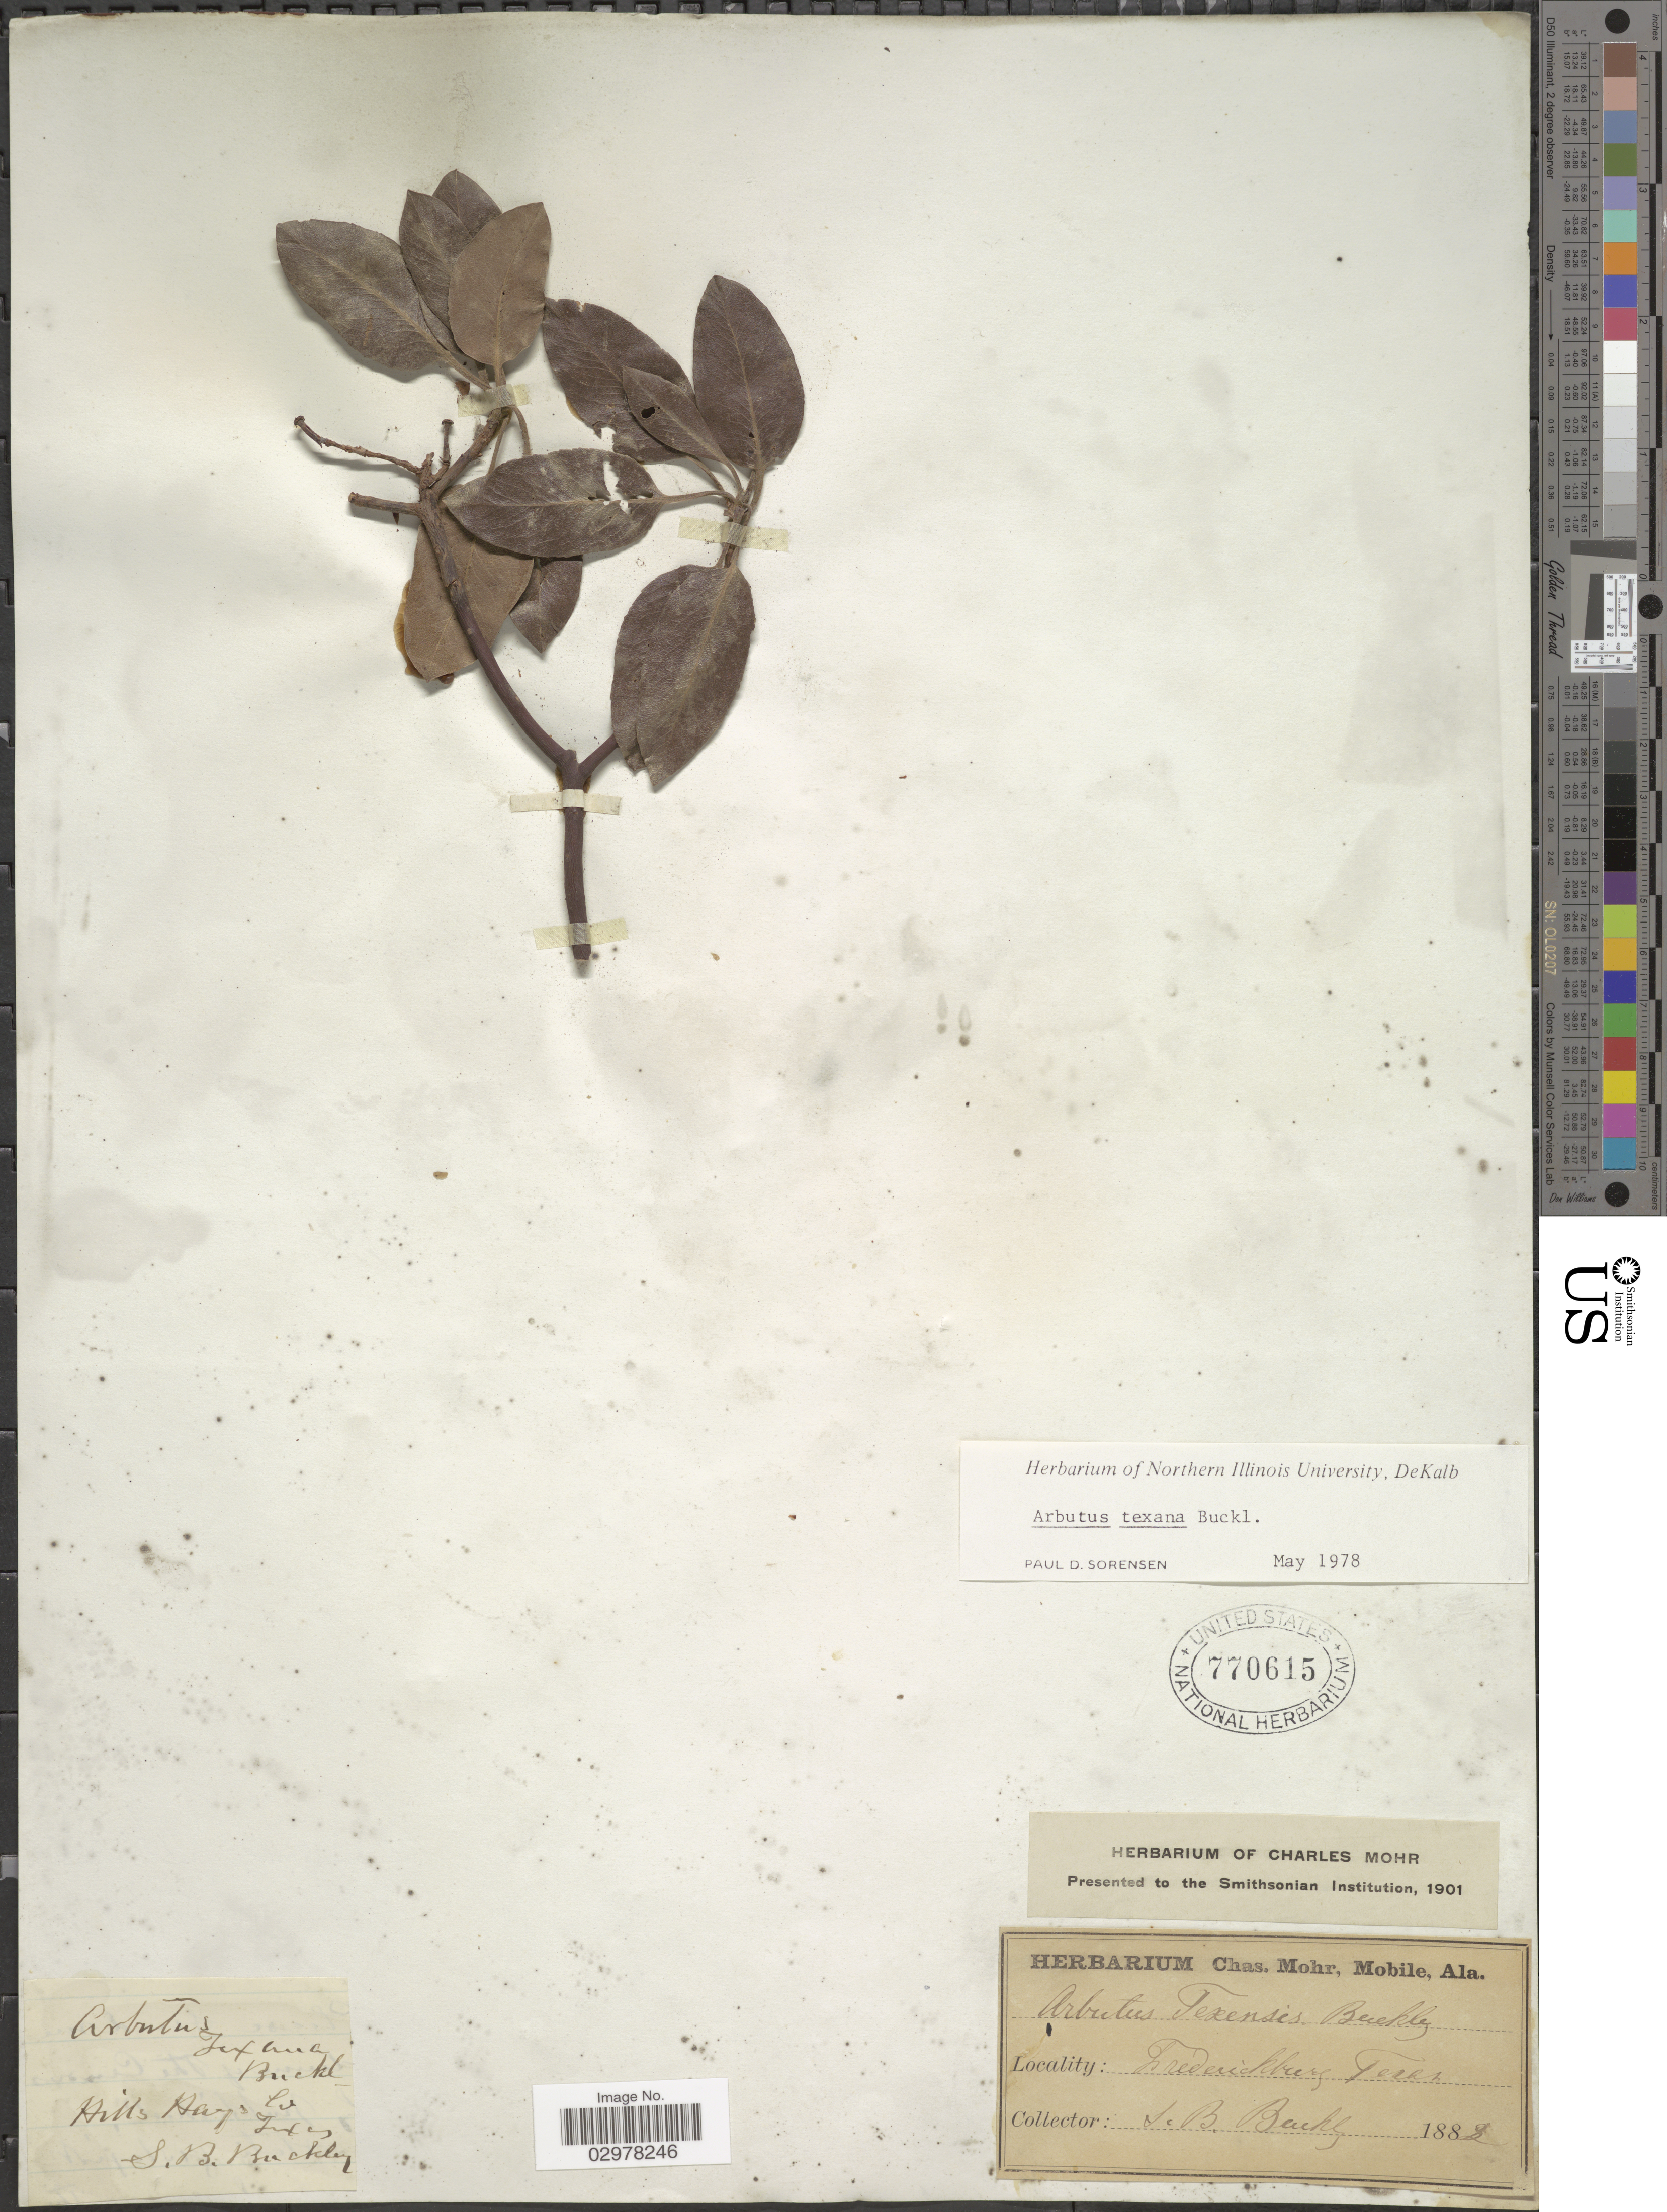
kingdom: Plantae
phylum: Tracheophyta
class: Magnoliopsida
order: Ericales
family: Ericaceae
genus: Arbutus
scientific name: Arbutus texana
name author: Buckley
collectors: S. B. Buckley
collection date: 1882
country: United States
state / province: Texas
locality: Hills Bay's Co., Frederickburg.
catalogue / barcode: US 770615